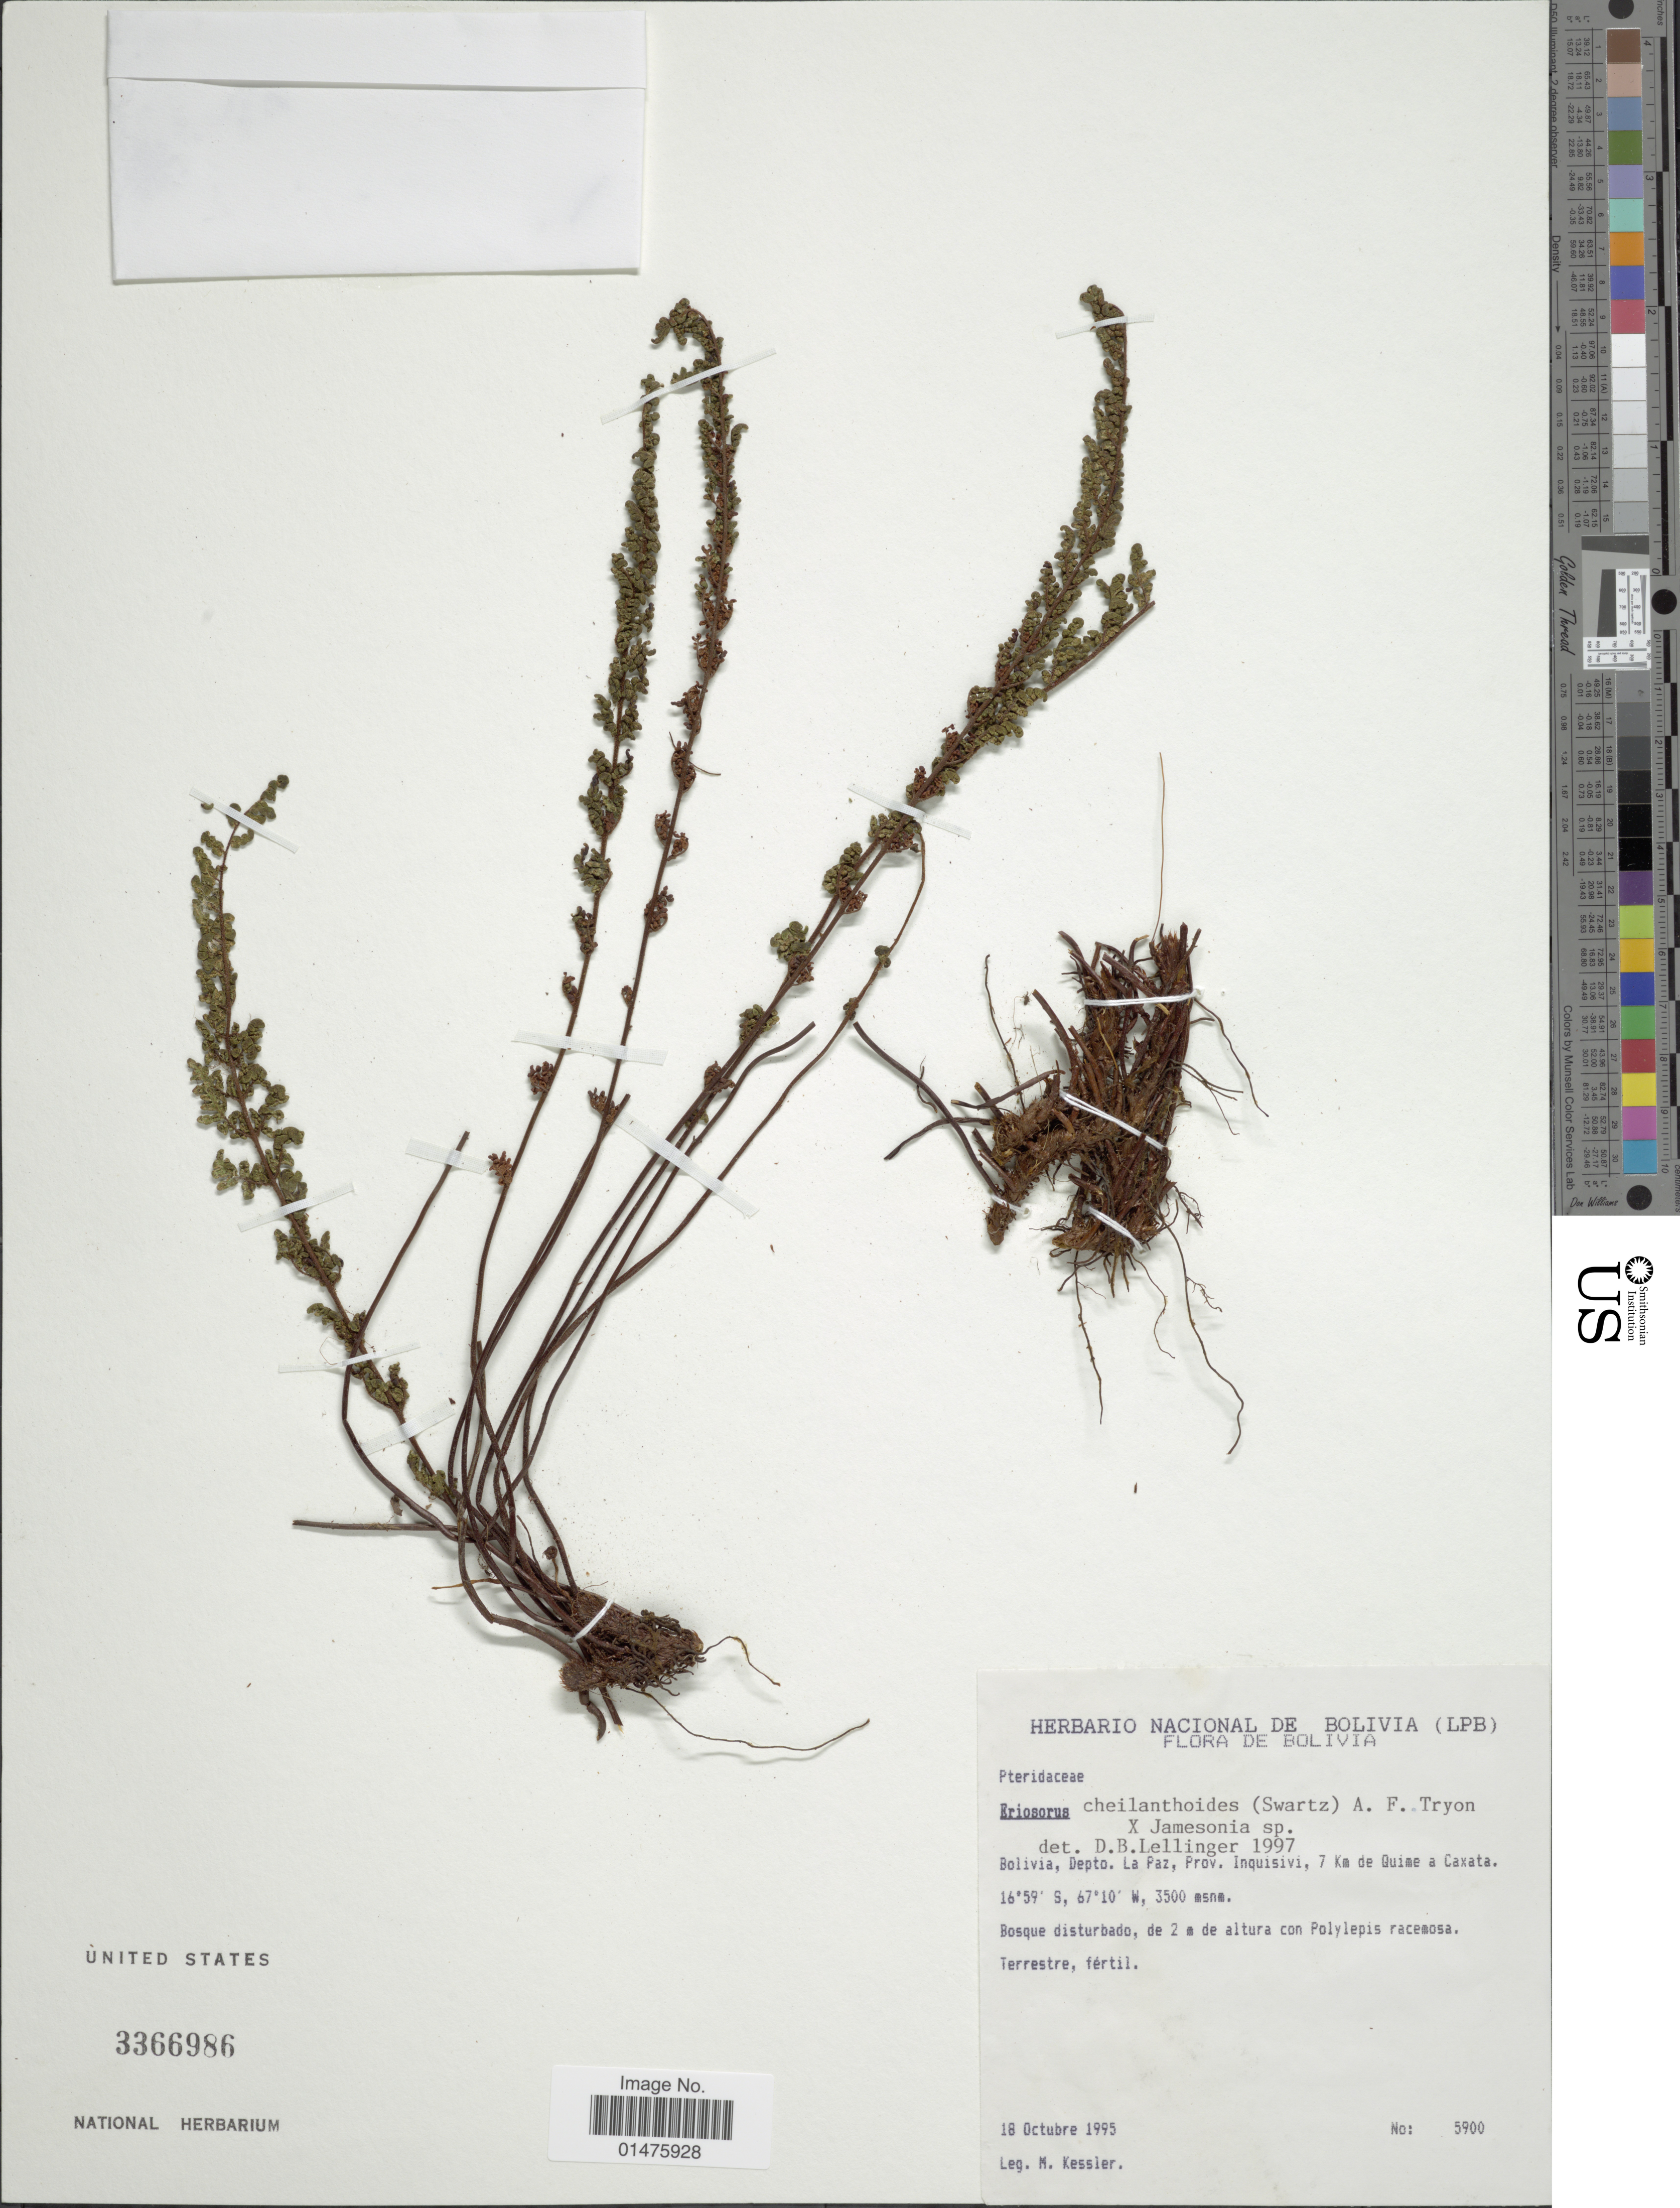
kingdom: Plantae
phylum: Tracheophyta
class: Polypodiopsida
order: Polypodiales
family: Pteridaceae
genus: Jamesonia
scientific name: Jamesonia cheilanthoides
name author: (Sw.) Christenh.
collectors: M. Kessler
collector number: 5900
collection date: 1995-10-18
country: Bolivia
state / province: La Paz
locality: Depto. La Paz, prov. Inquisivi, 7 km de Quime a Caxata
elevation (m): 3500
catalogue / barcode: US 3366986